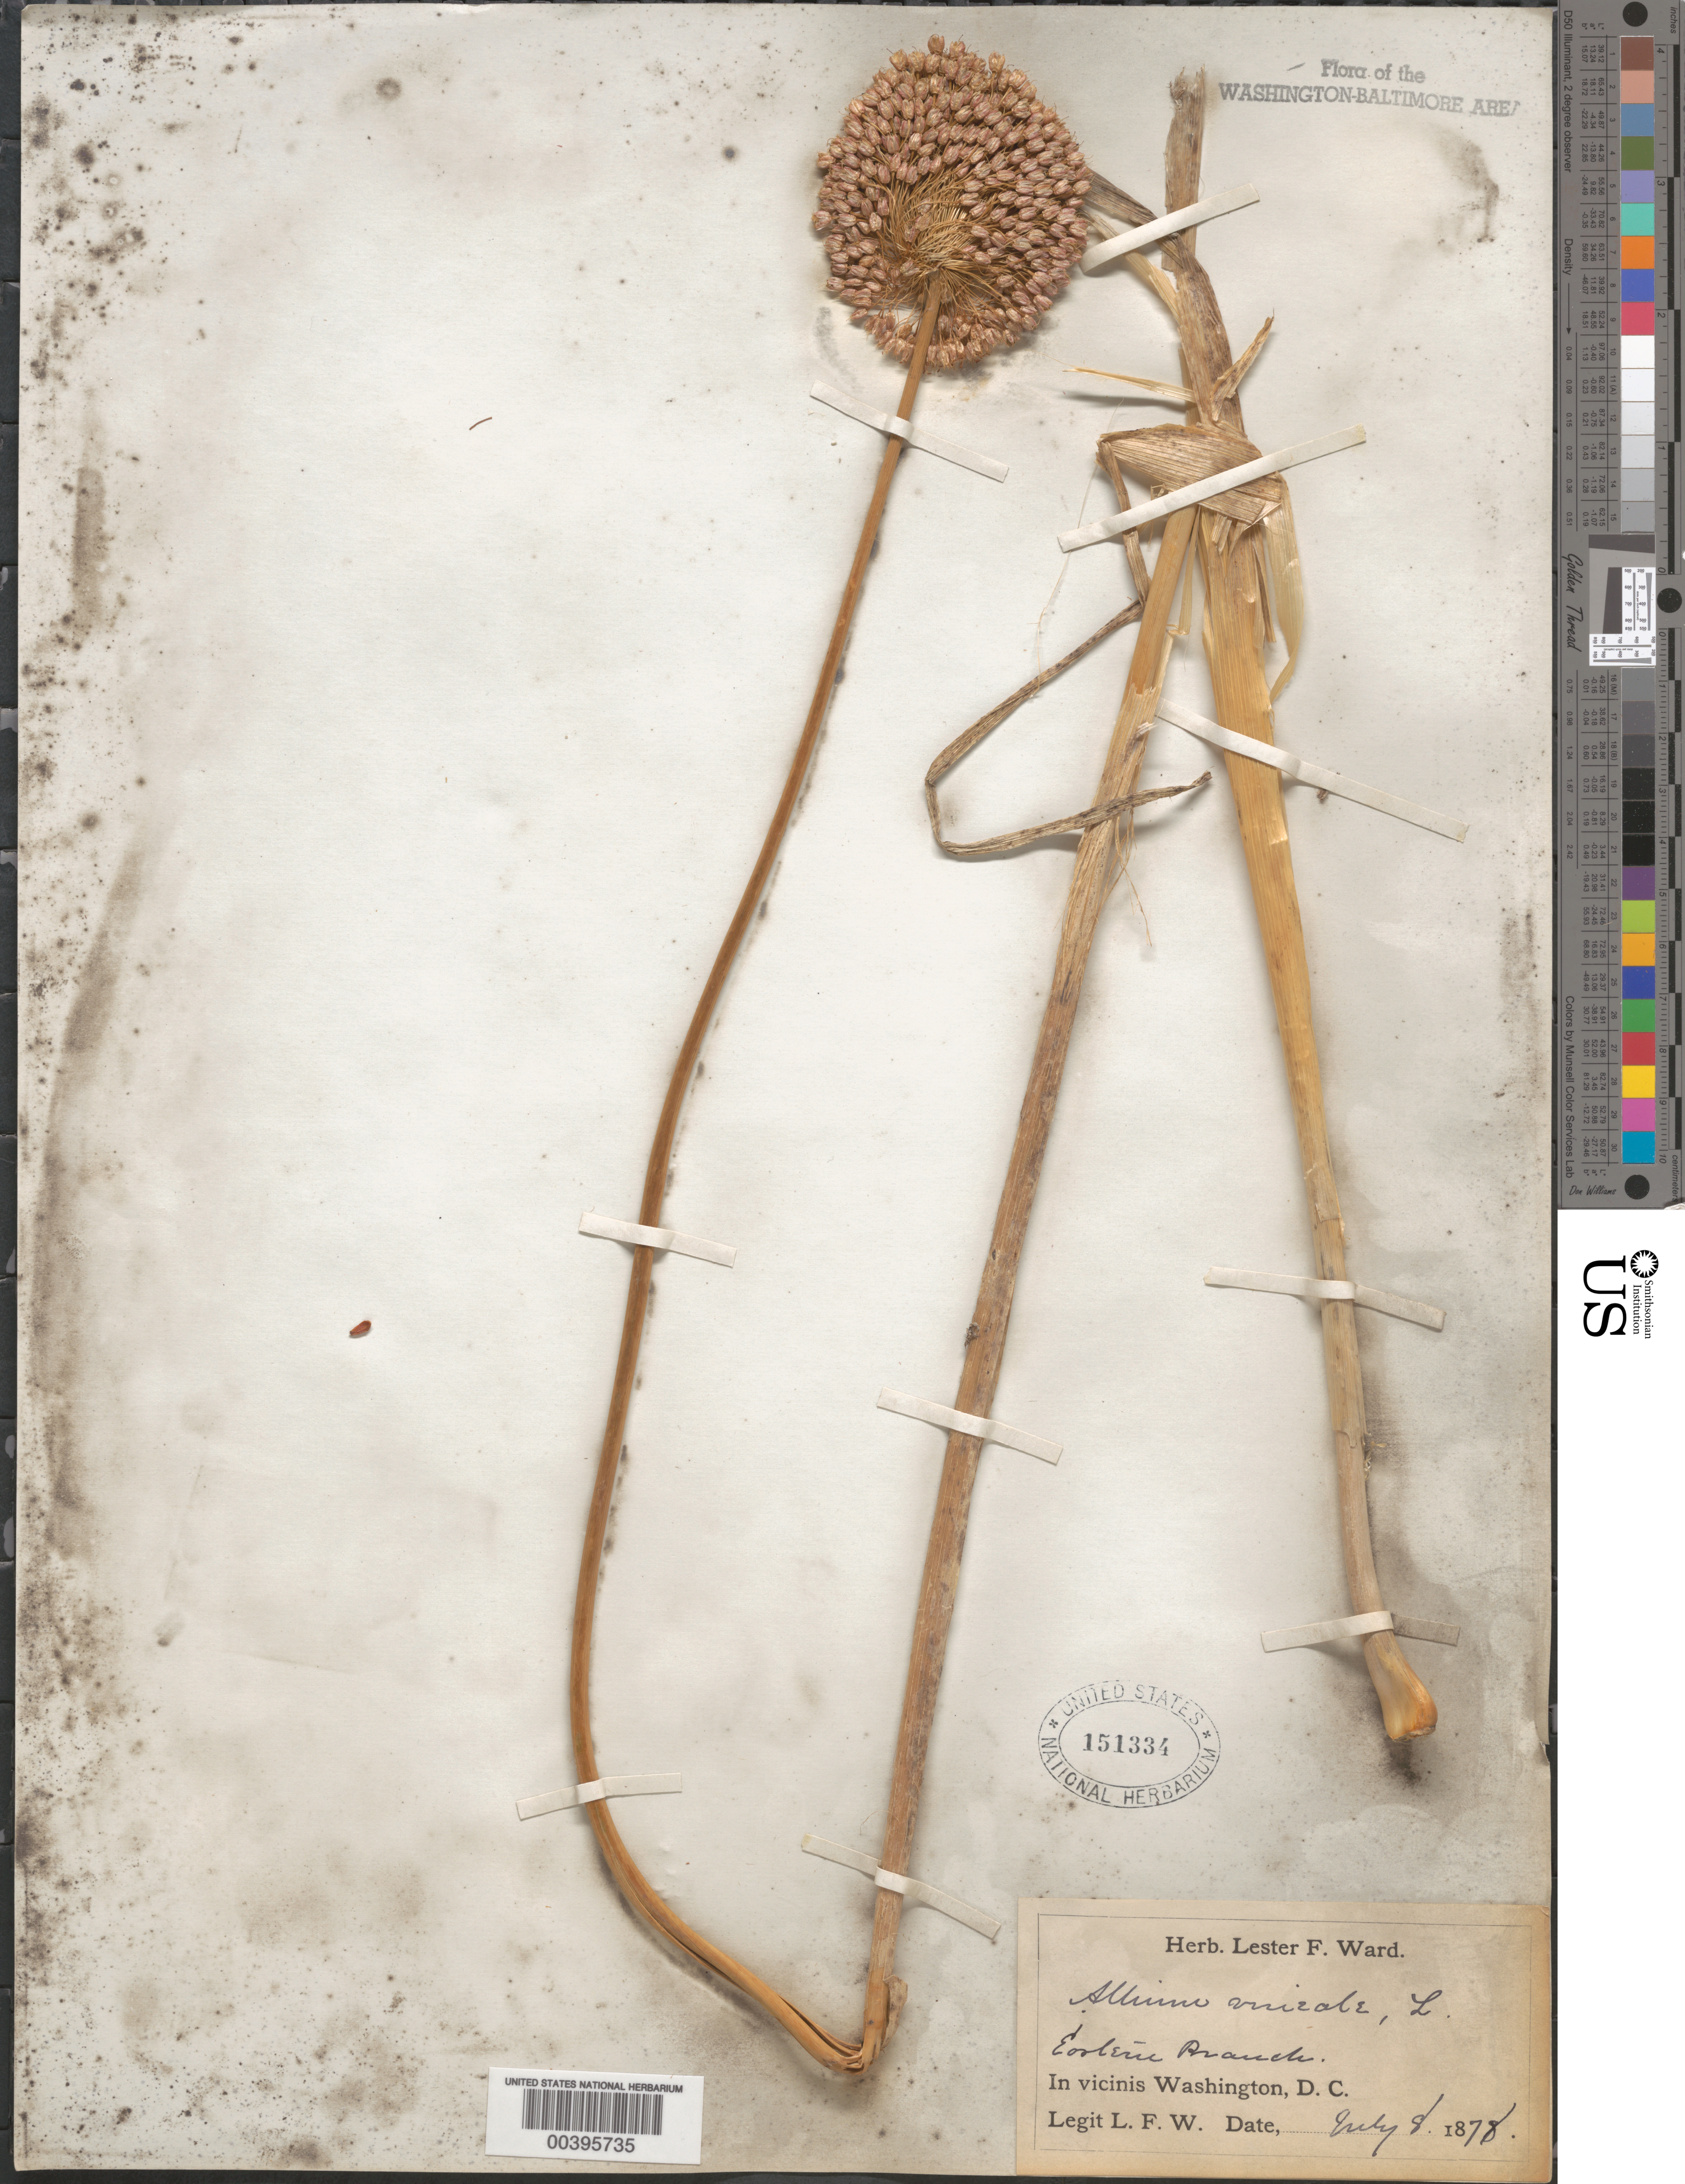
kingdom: Plantae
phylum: Tracheophyta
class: Liliopsida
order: Asparagales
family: Amaryllidaceae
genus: Allium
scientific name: Allium vineale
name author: L.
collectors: L. F. Ward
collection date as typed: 08 Jul 1878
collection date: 1878-07-08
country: United States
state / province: District of Columbia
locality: Eastern Branch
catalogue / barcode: US 151334